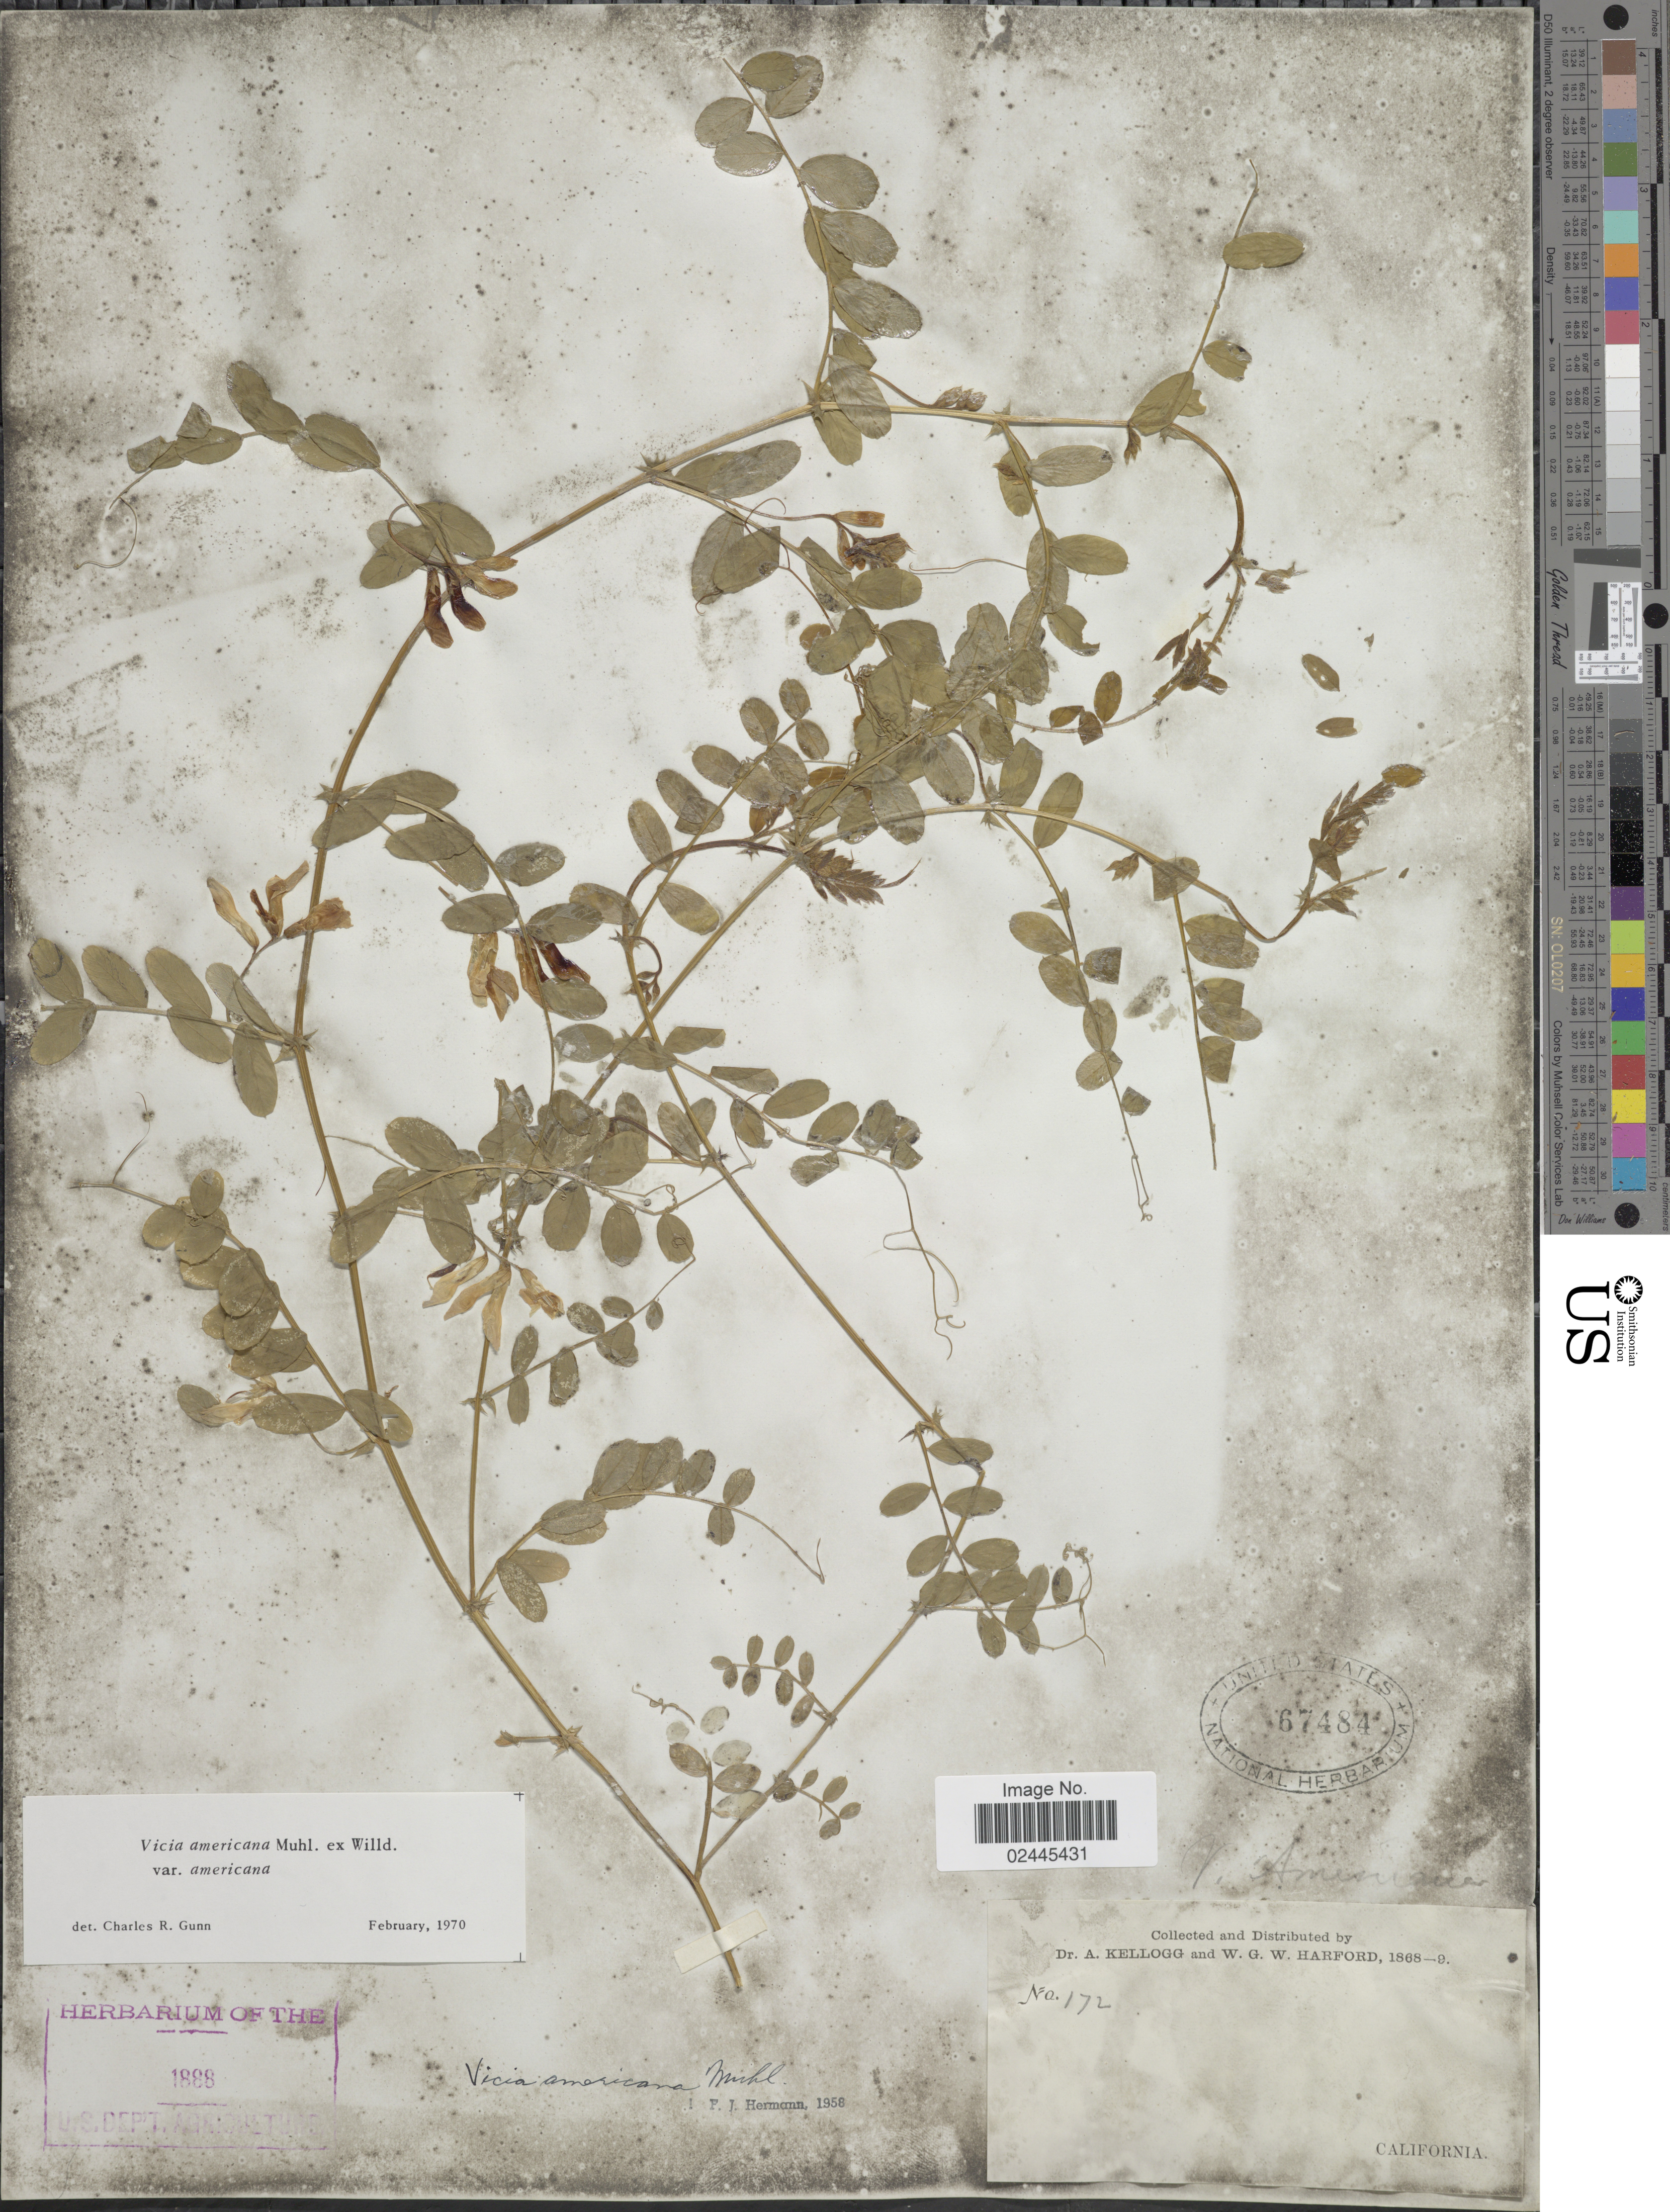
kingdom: Plantae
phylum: Tracheophyta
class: Magnoliopsida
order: Fabales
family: Fabaceae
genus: Vicia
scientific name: Vicia americana var. americana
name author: Muhl. ex Willd.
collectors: A. Kellogg & W. G. W. Harford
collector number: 172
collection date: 1868/1869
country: United States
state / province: California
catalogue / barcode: US 67484